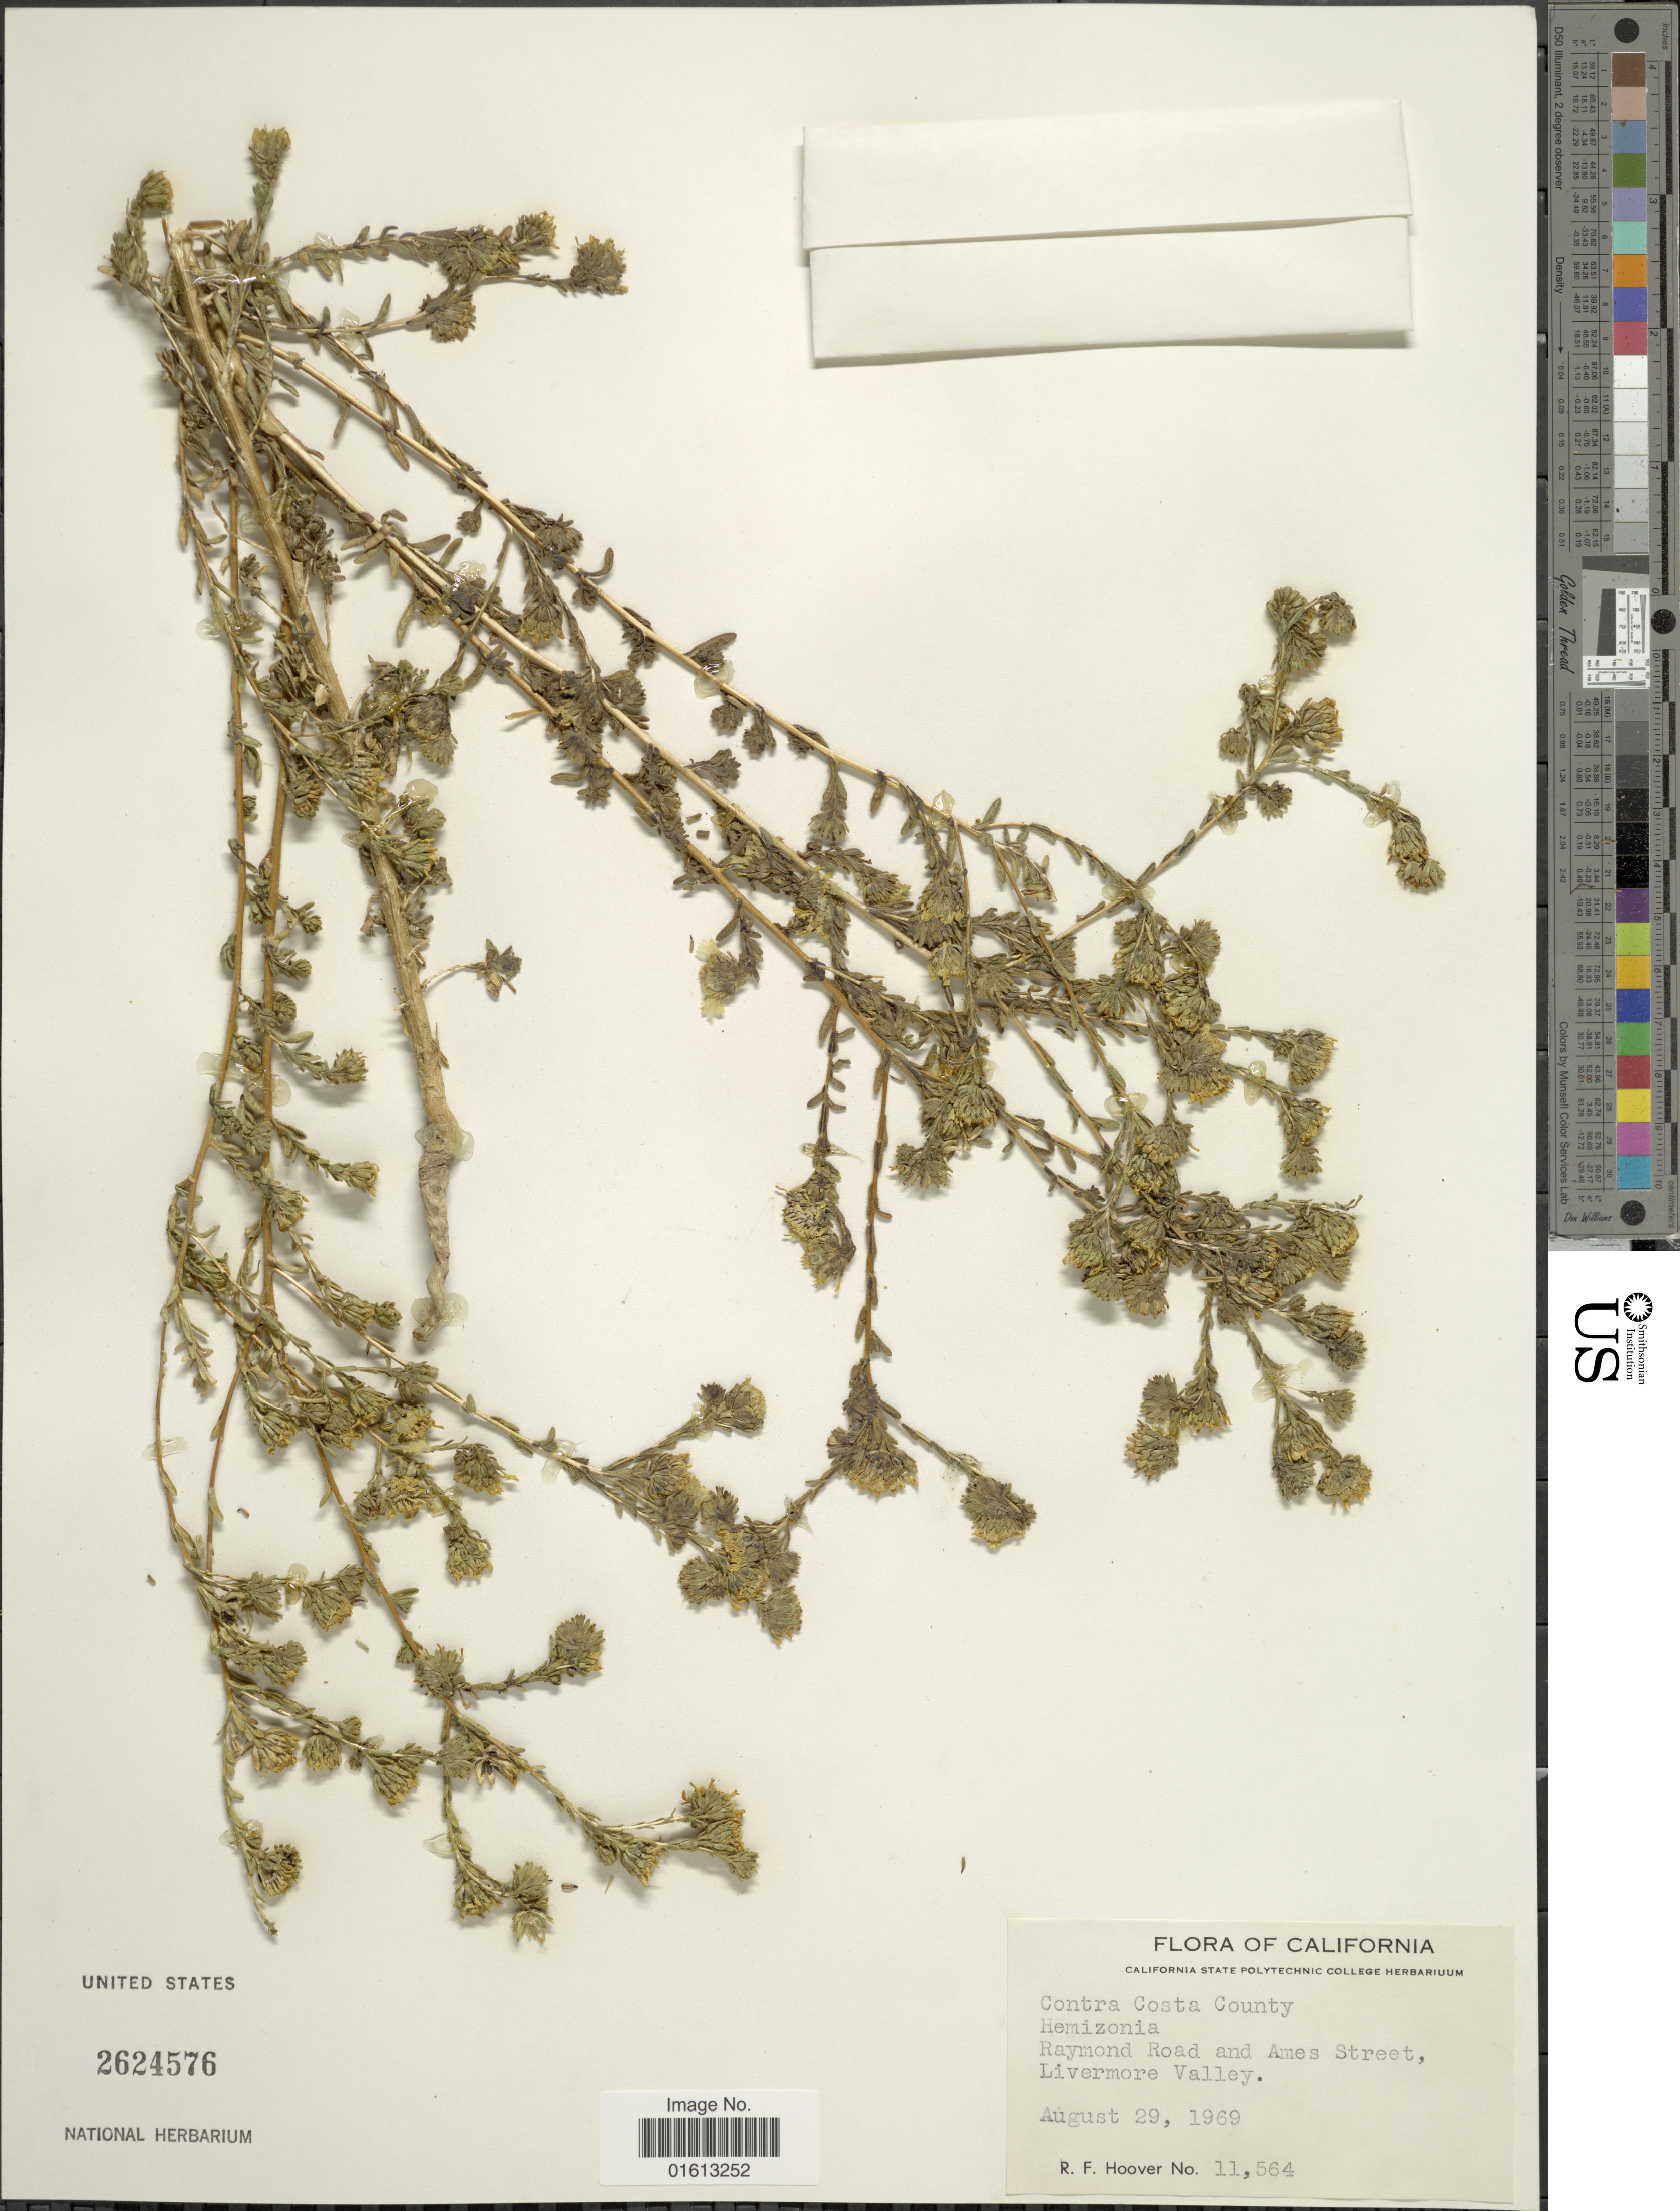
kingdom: Plantae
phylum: Tracheophyta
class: Magnoliopsida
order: Asterales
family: Asteraceae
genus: Hemizonia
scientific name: Hemizonia sp.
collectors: R. F. Hoover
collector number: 11564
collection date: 1969-08-29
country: United States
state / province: California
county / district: Contra Costa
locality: County: Contra Costa, Raymond road and Ames Street, Livermore Valley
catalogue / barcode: US 2624576